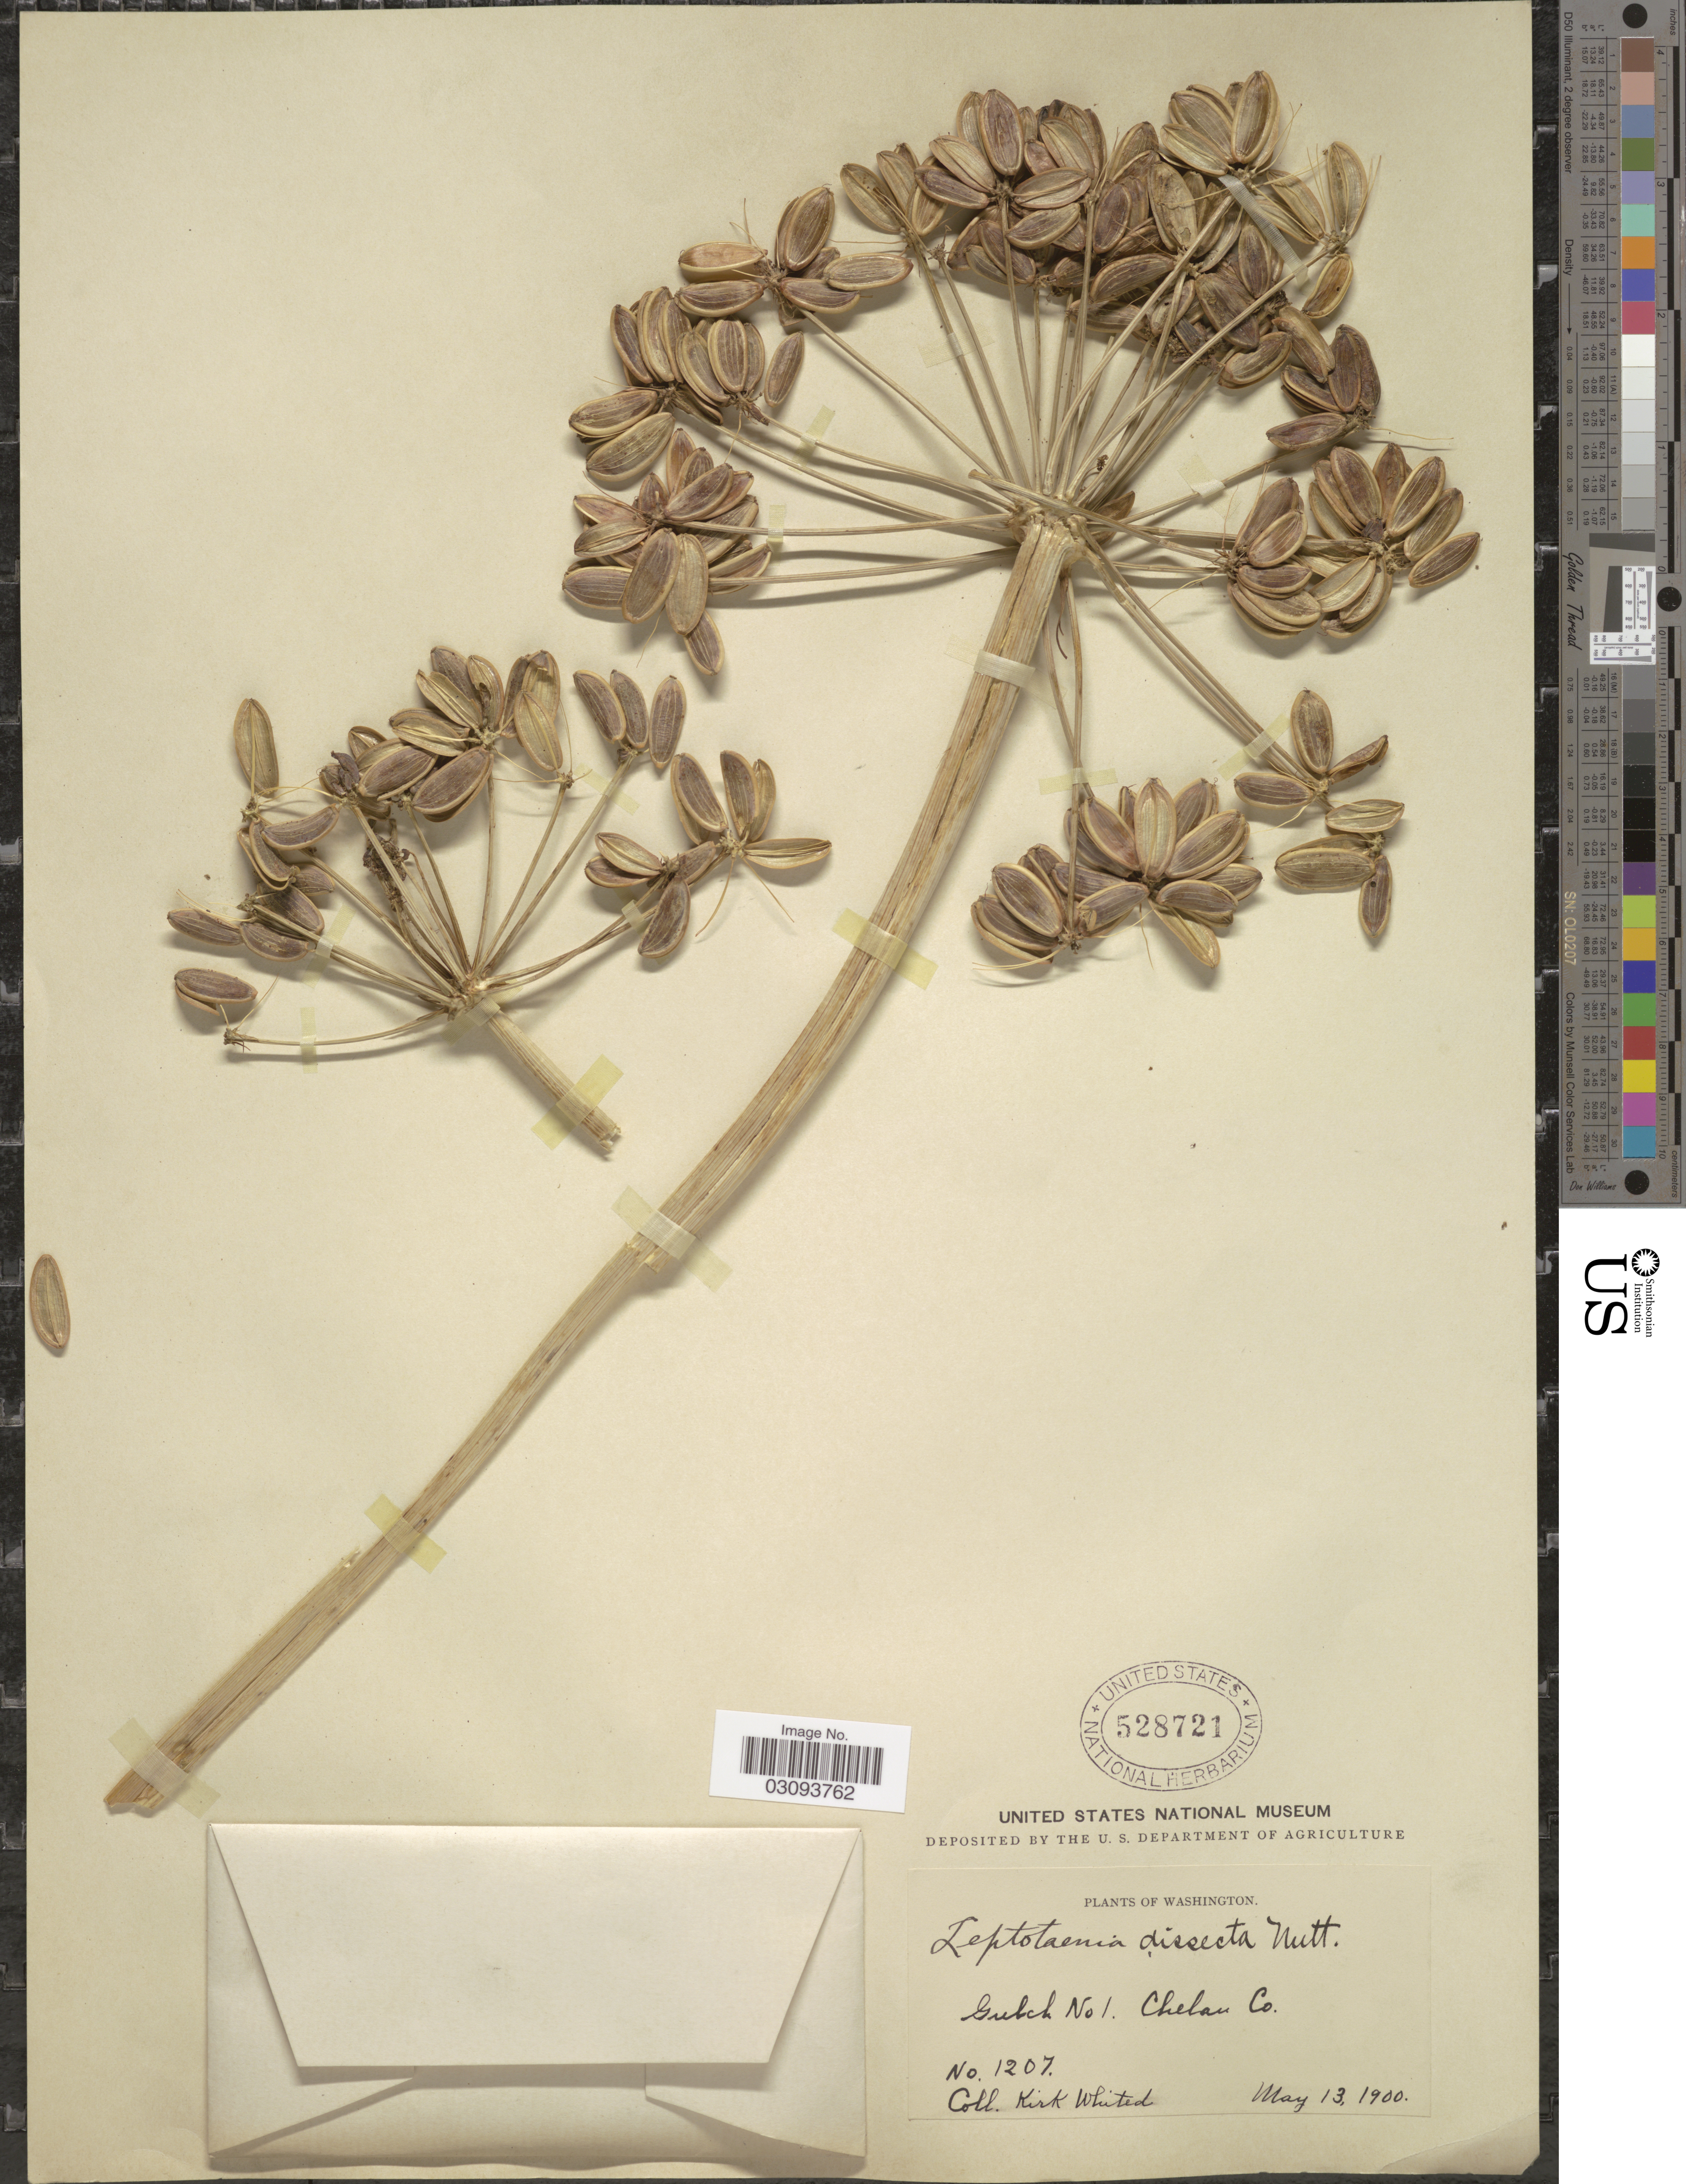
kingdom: Plantae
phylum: Tracheophyta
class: Magnoliopsida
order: Apiales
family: Apiaceae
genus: Lomatium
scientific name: Lomatium dissectum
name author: (Nutt.) Mathias & Constance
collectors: K. Whited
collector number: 1207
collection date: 1900-05-13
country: United States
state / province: Washington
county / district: Chelan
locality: Gulch No 1. Chelan Co.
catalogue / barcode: US 528721